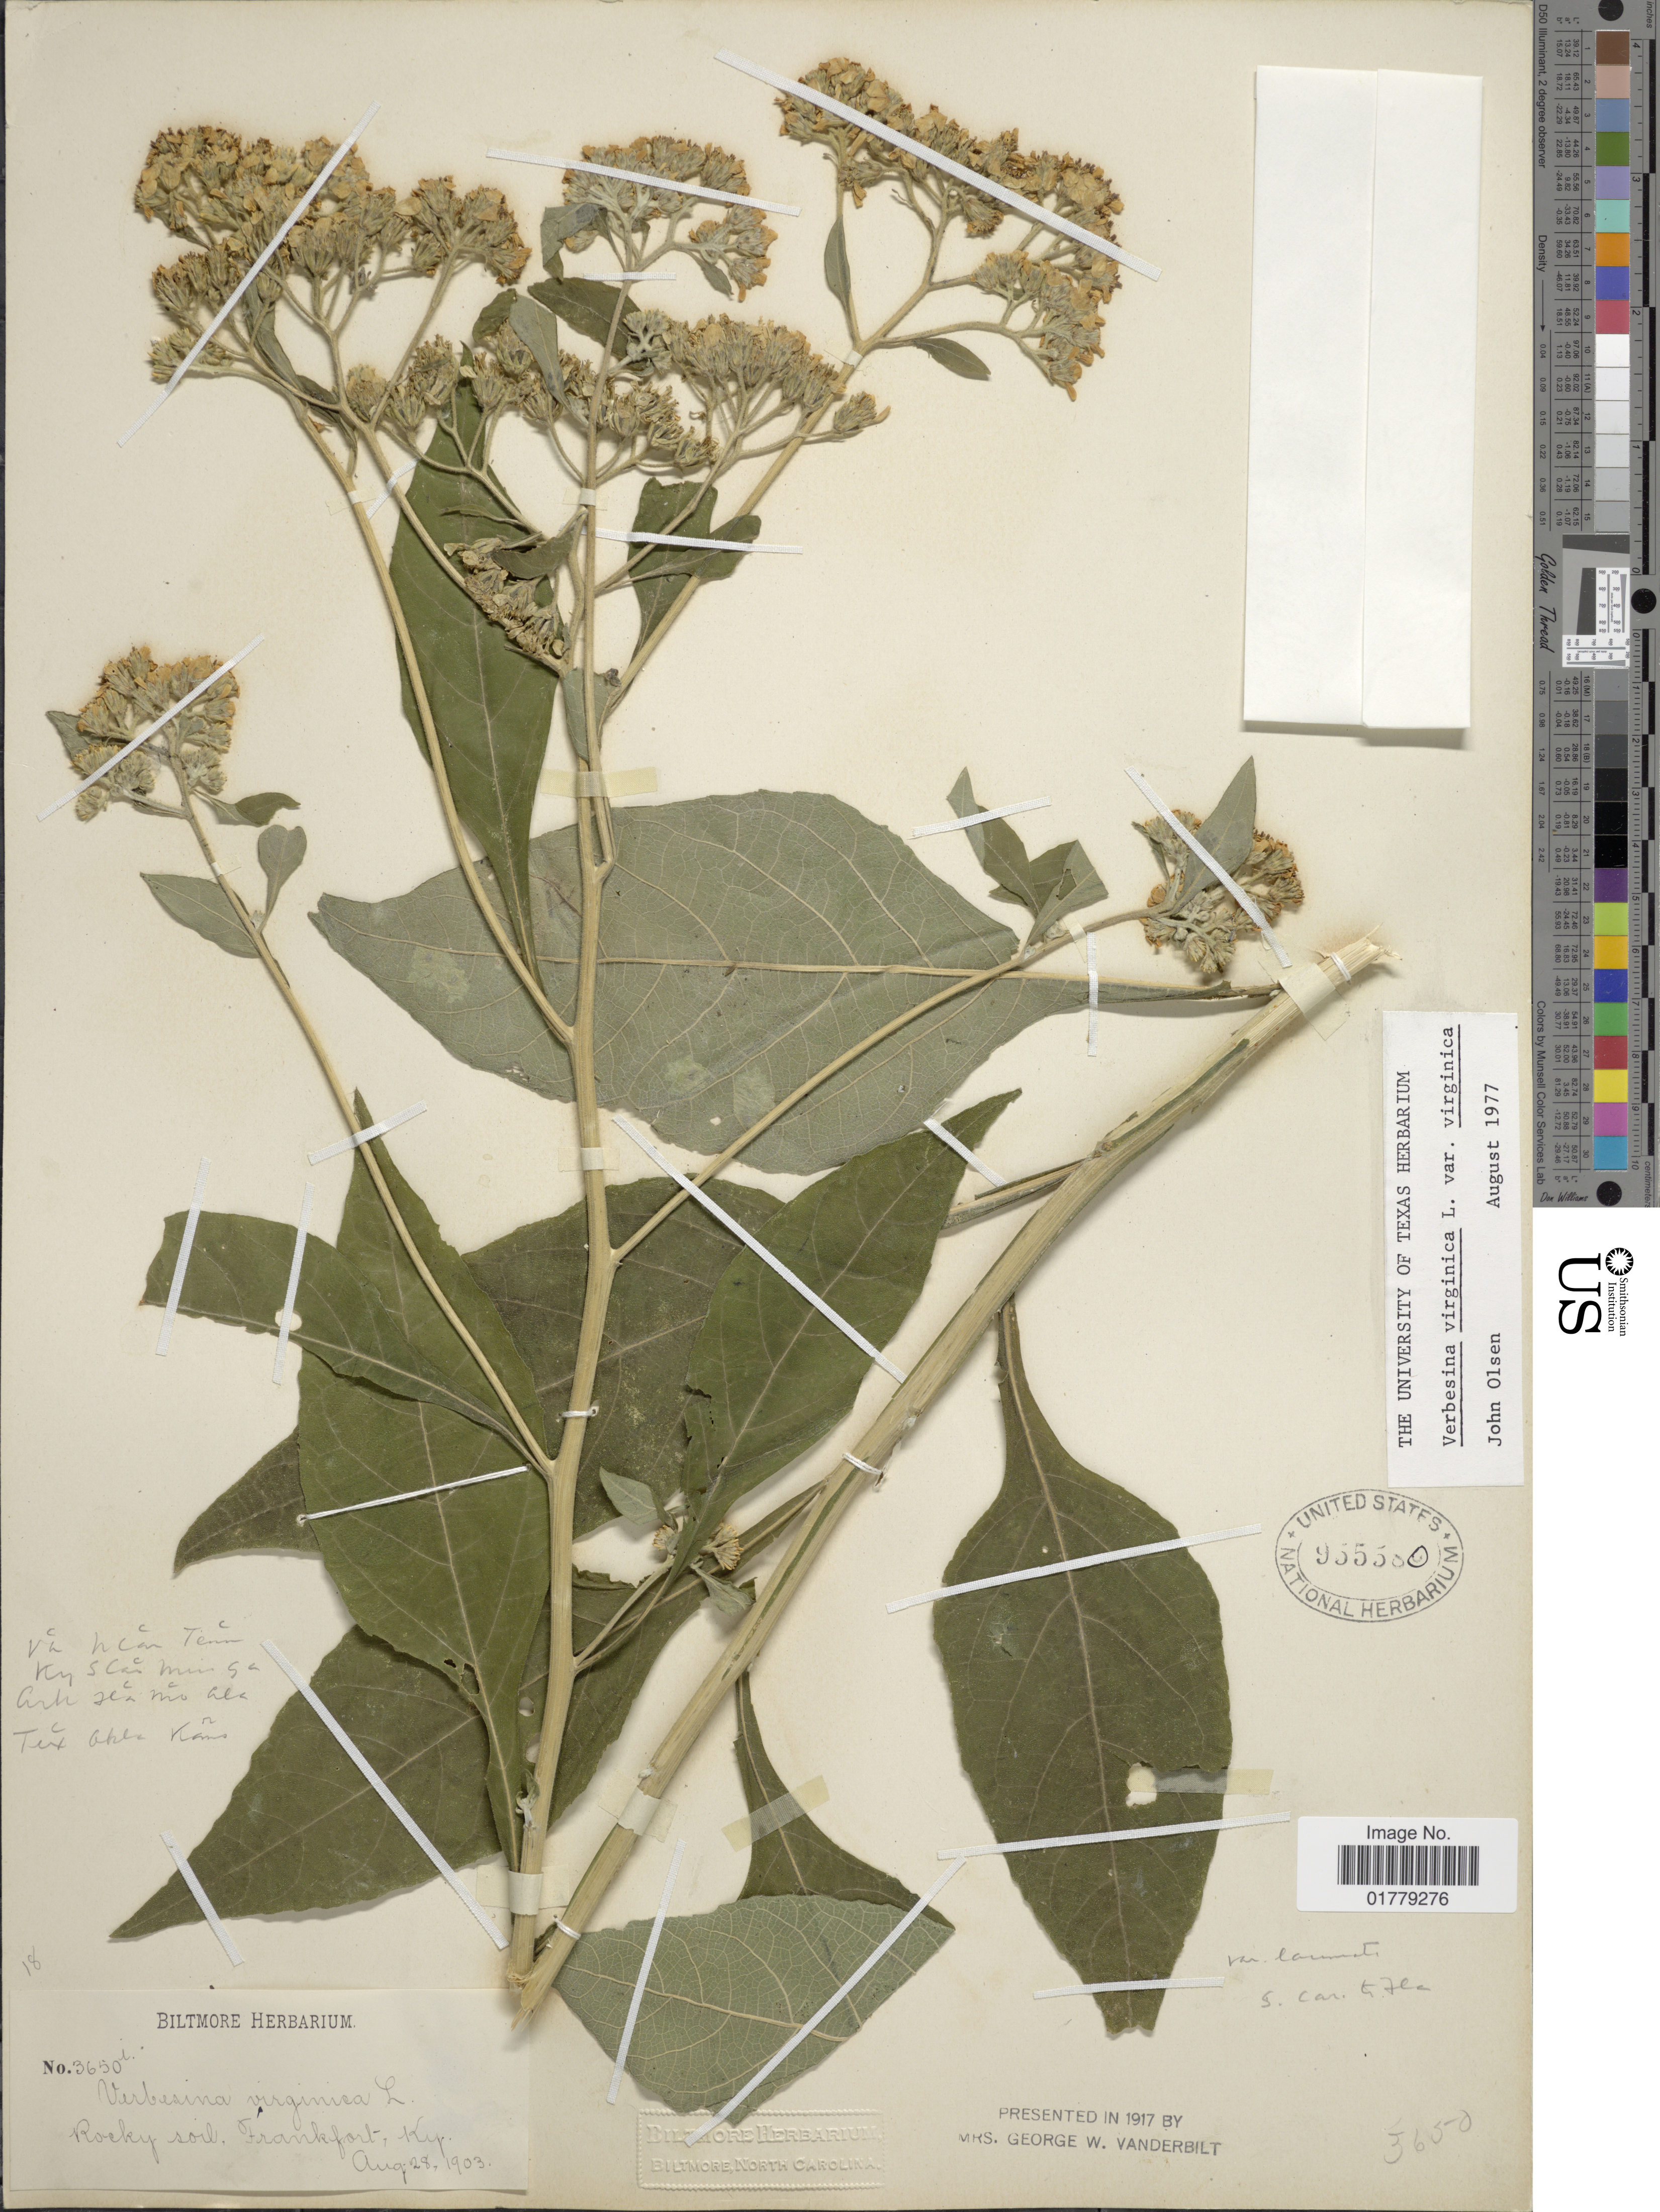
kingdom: Plantae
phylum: Tracheophyta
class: Magnoliopsida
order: Asterales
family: Asteraceae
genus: Verbesina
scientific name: Verbesina virginica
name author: L.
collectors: ex herb. Biltmore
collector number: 3650l*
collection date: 1903-08-28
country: United States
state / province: Kentucky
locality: Rocky soil, Frankfort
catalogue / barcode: US 955580